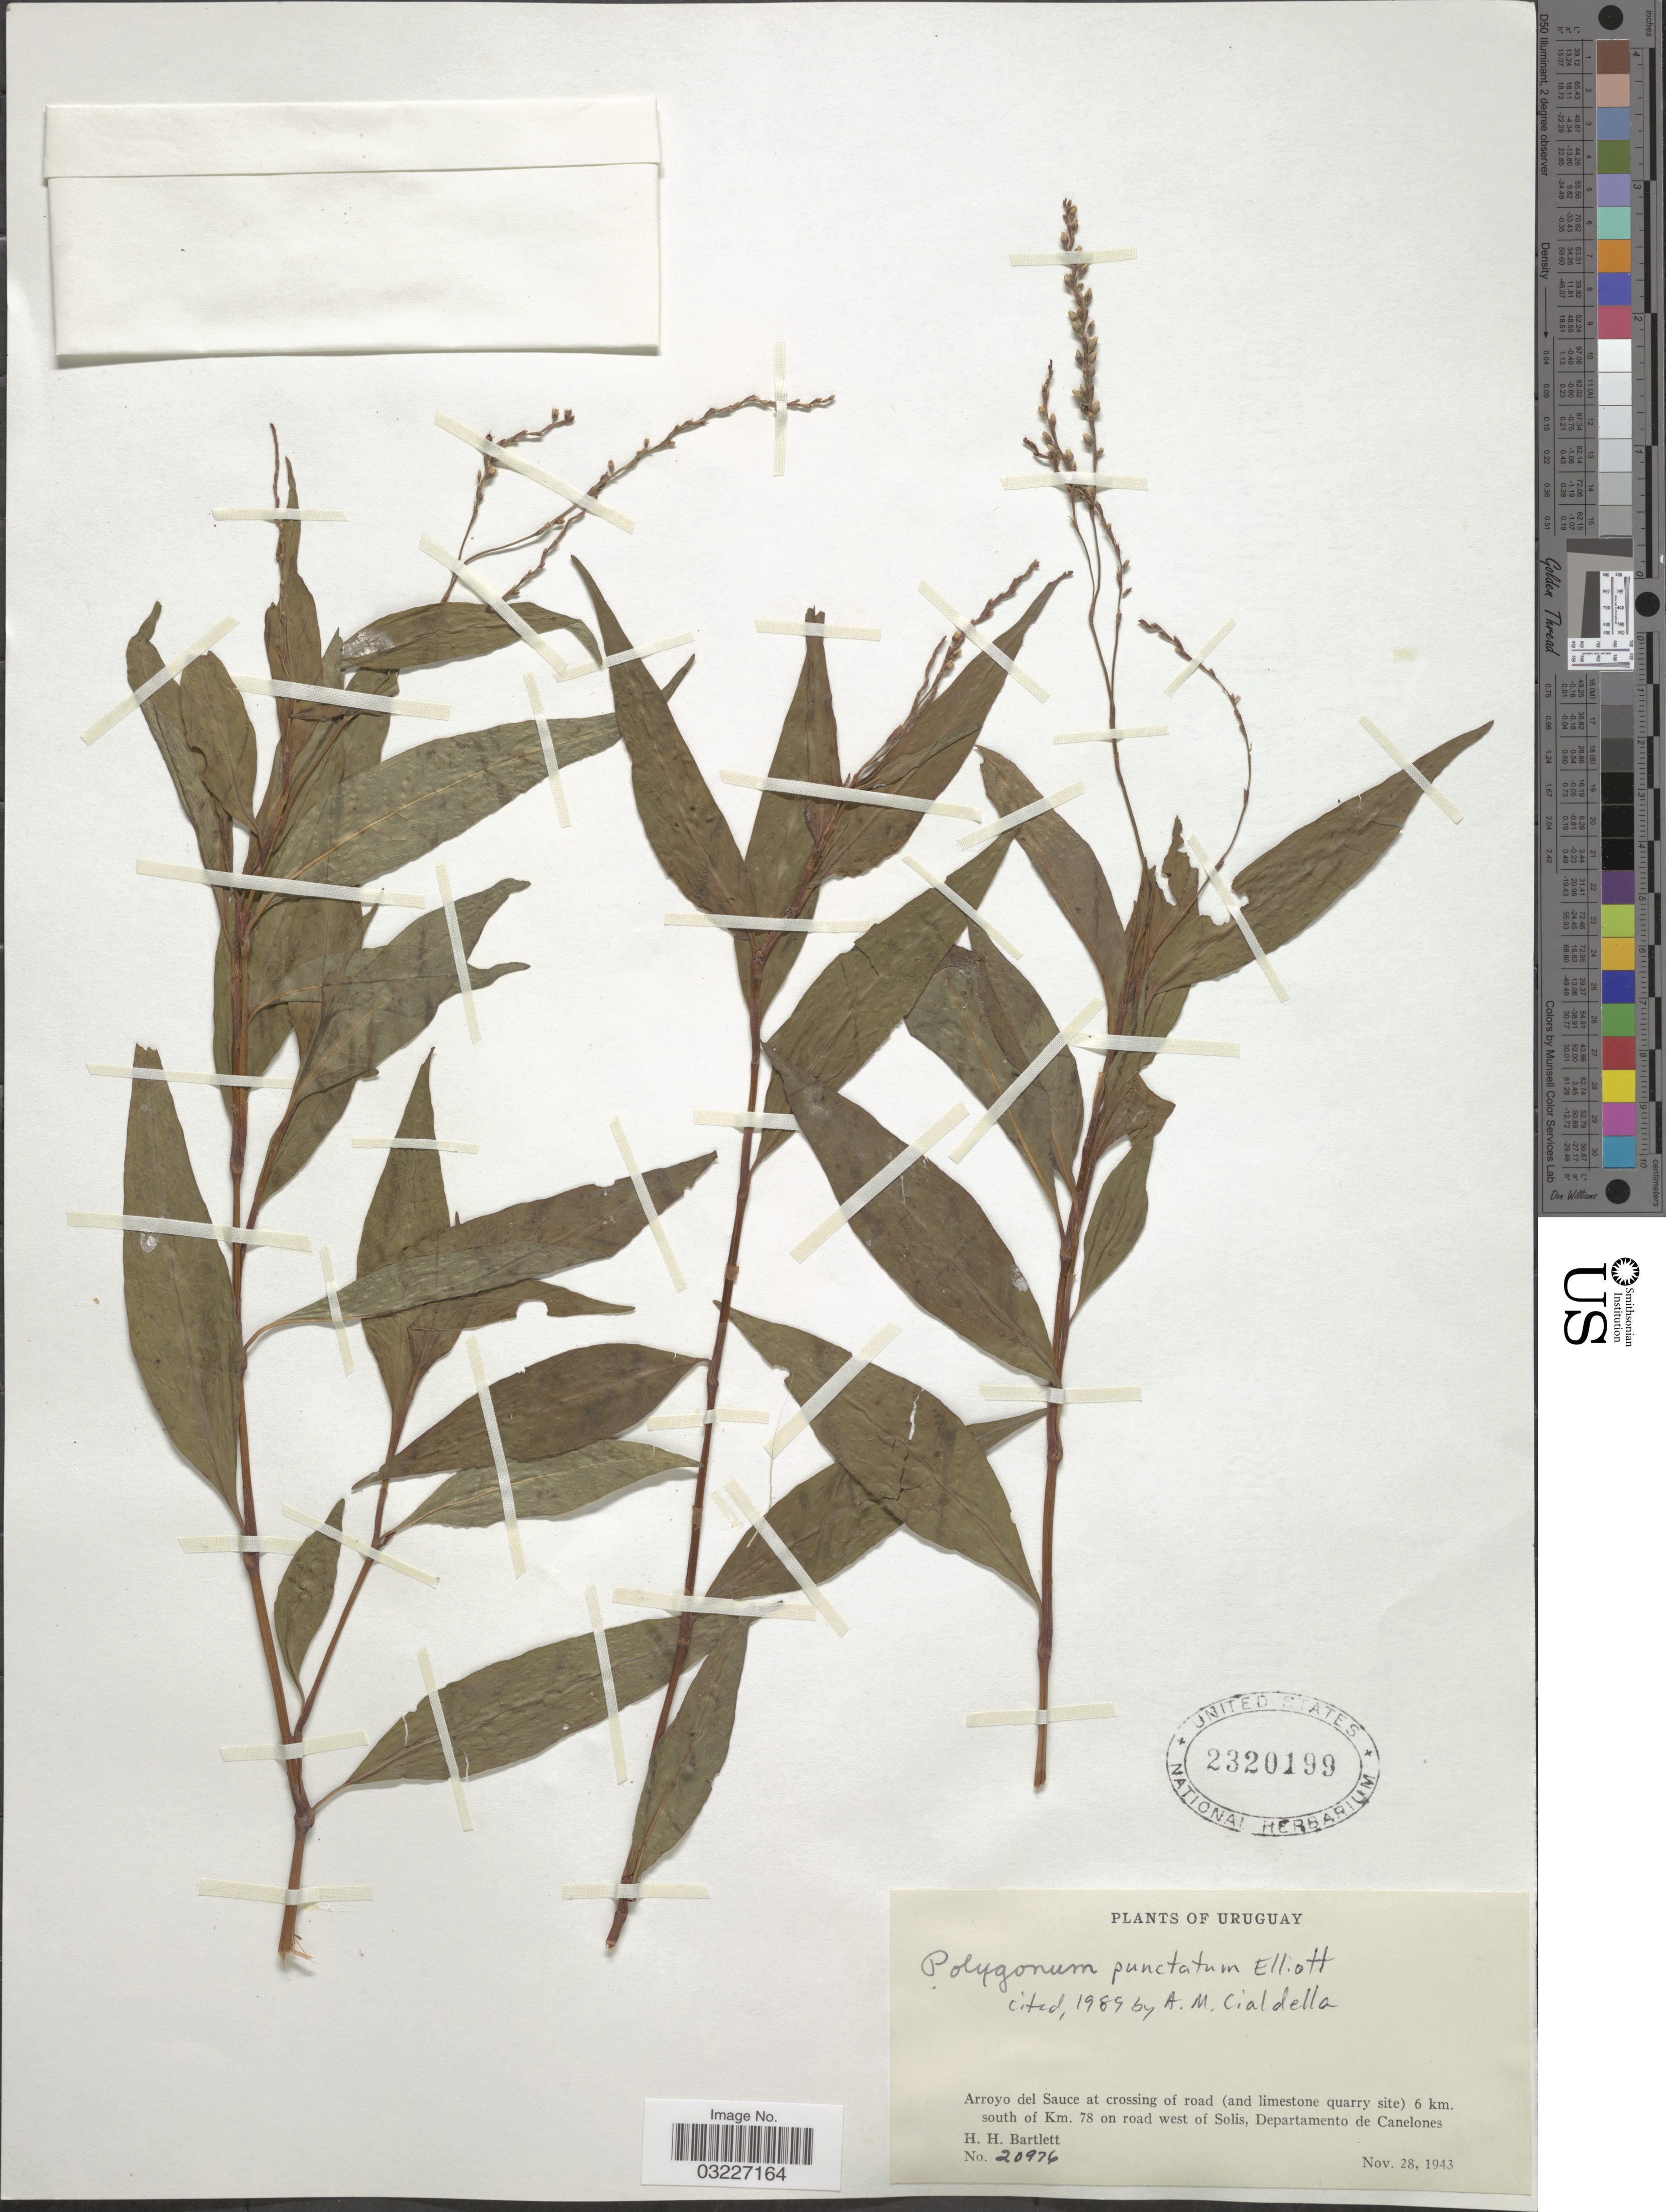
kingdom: Plantae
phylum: Tracheophyta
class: Magnoliopsida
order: Caryophyllales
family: Polygonaceae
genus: Polygonum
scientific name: Polygonum punctatum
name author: Elliott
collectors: H. H. Bartlett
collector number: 20976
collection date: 1943-11-28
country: Uruguay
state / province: Canelones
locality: Arroyo del Sauce at crossing of road (and limestone quarry site) 6 km. south of Km. 78 on road west of Solis, Departamento de Canelones.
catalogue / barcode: US 2320199